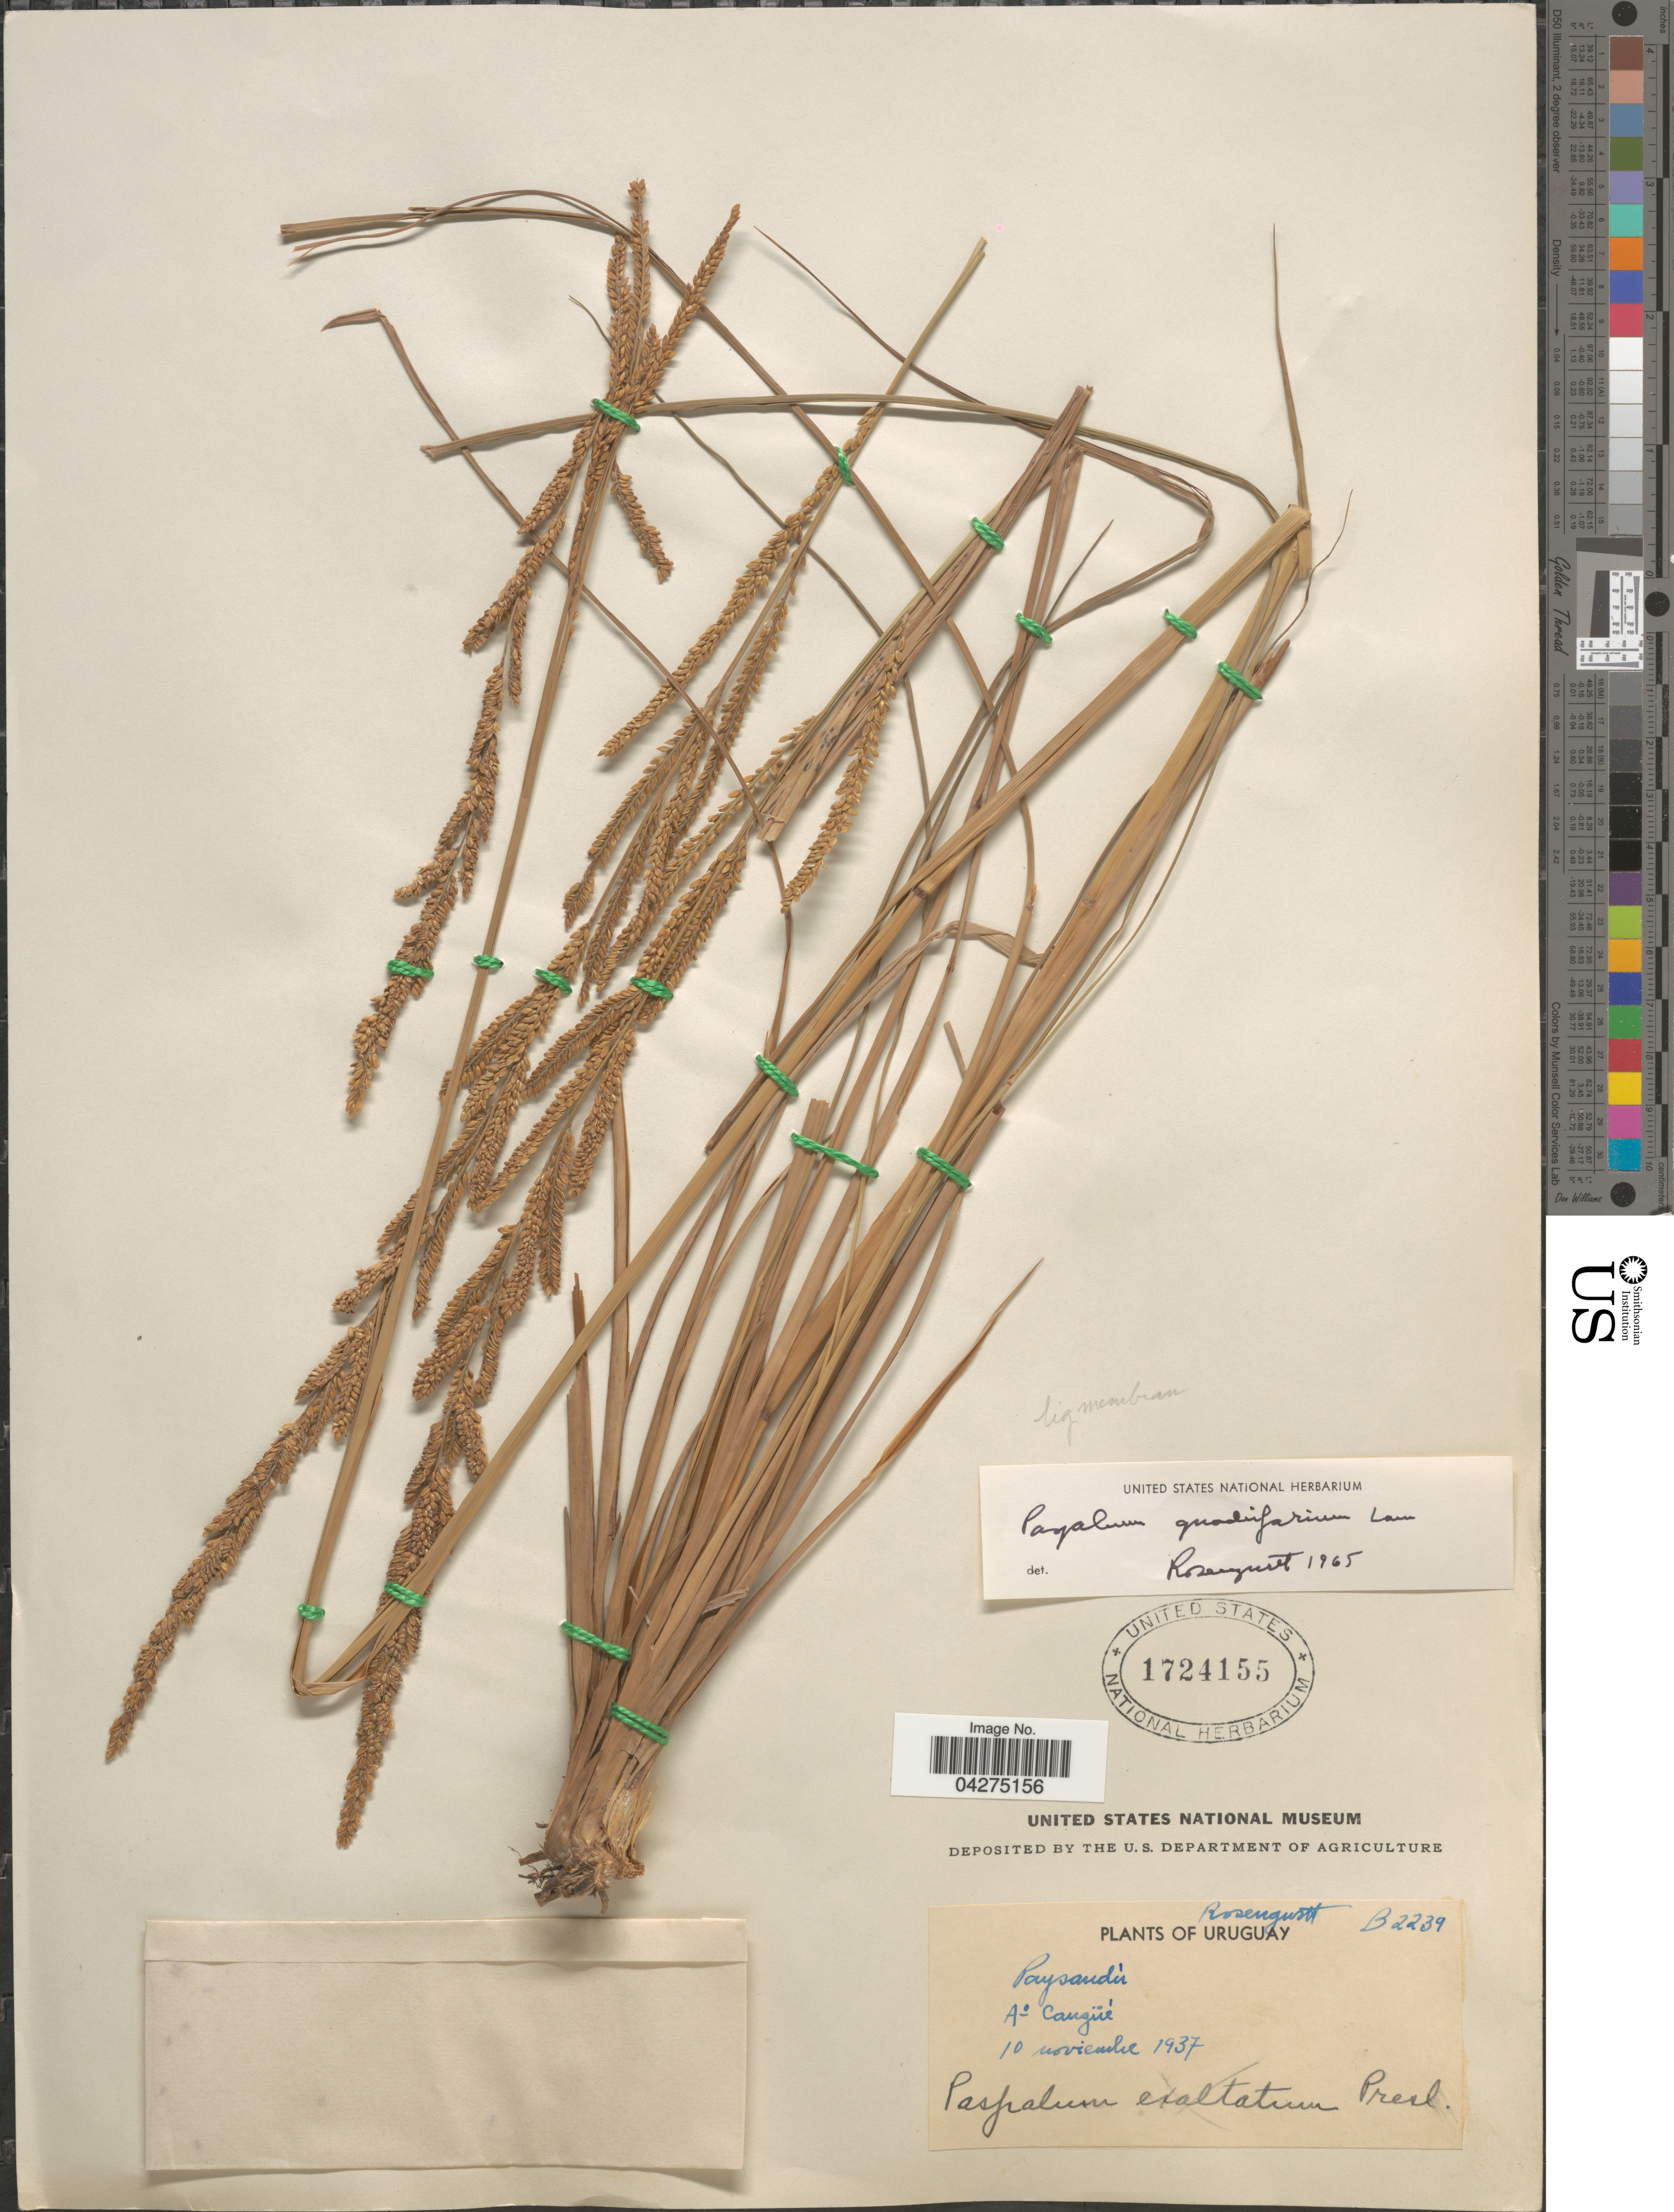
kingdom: Plantae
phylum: Tracheophyta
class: Liliopsida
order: Poales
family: Poaceae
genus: Paspalum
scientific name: Paspalum quadrifarium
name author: Lam.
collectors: Rosengurtt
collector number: B2239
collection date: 1937-11-10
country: Uruguay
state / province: Paysandu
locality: A° Cangué.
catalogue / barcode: US 1724155